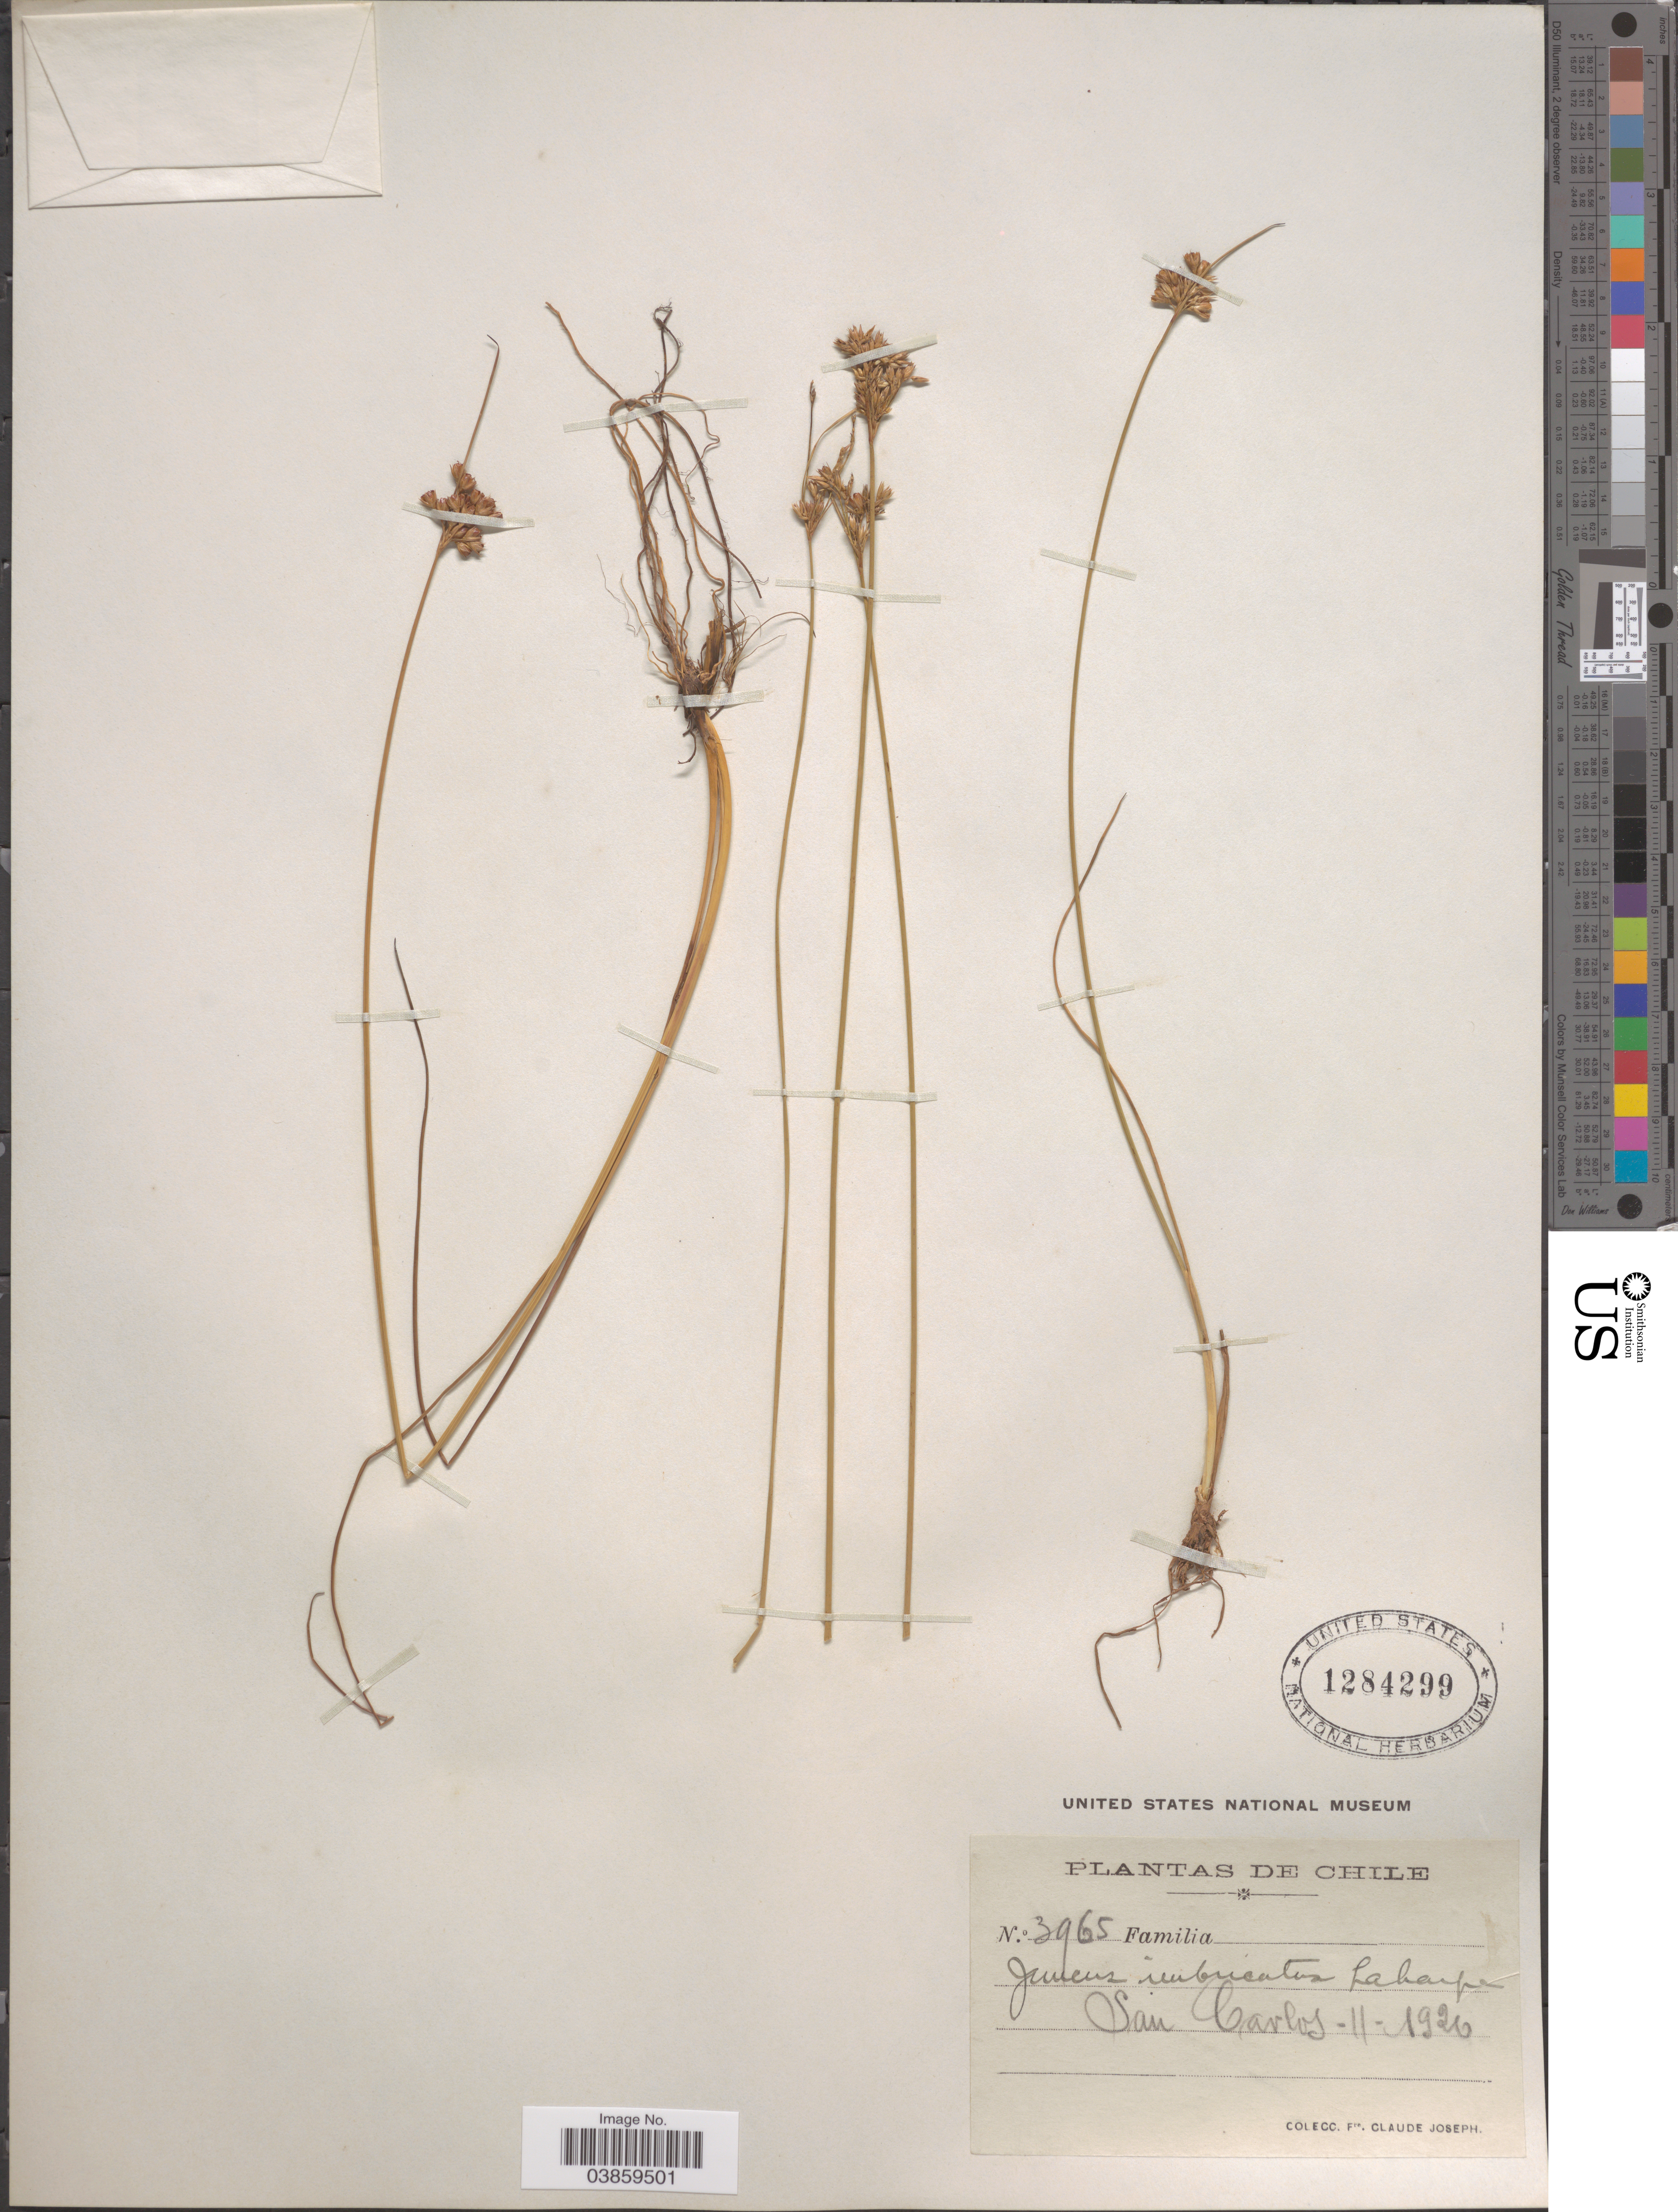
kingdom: Plantae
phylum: Tracheophyta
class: Liliopsida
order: Poales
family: Juncaceae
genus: Juncus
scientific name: Juncus imbricatus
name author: Laharpe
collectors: Bro. Claude-Joseph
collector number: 3965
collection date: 1920-11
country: Chile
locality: San Carlos.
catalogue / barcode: US 1284299